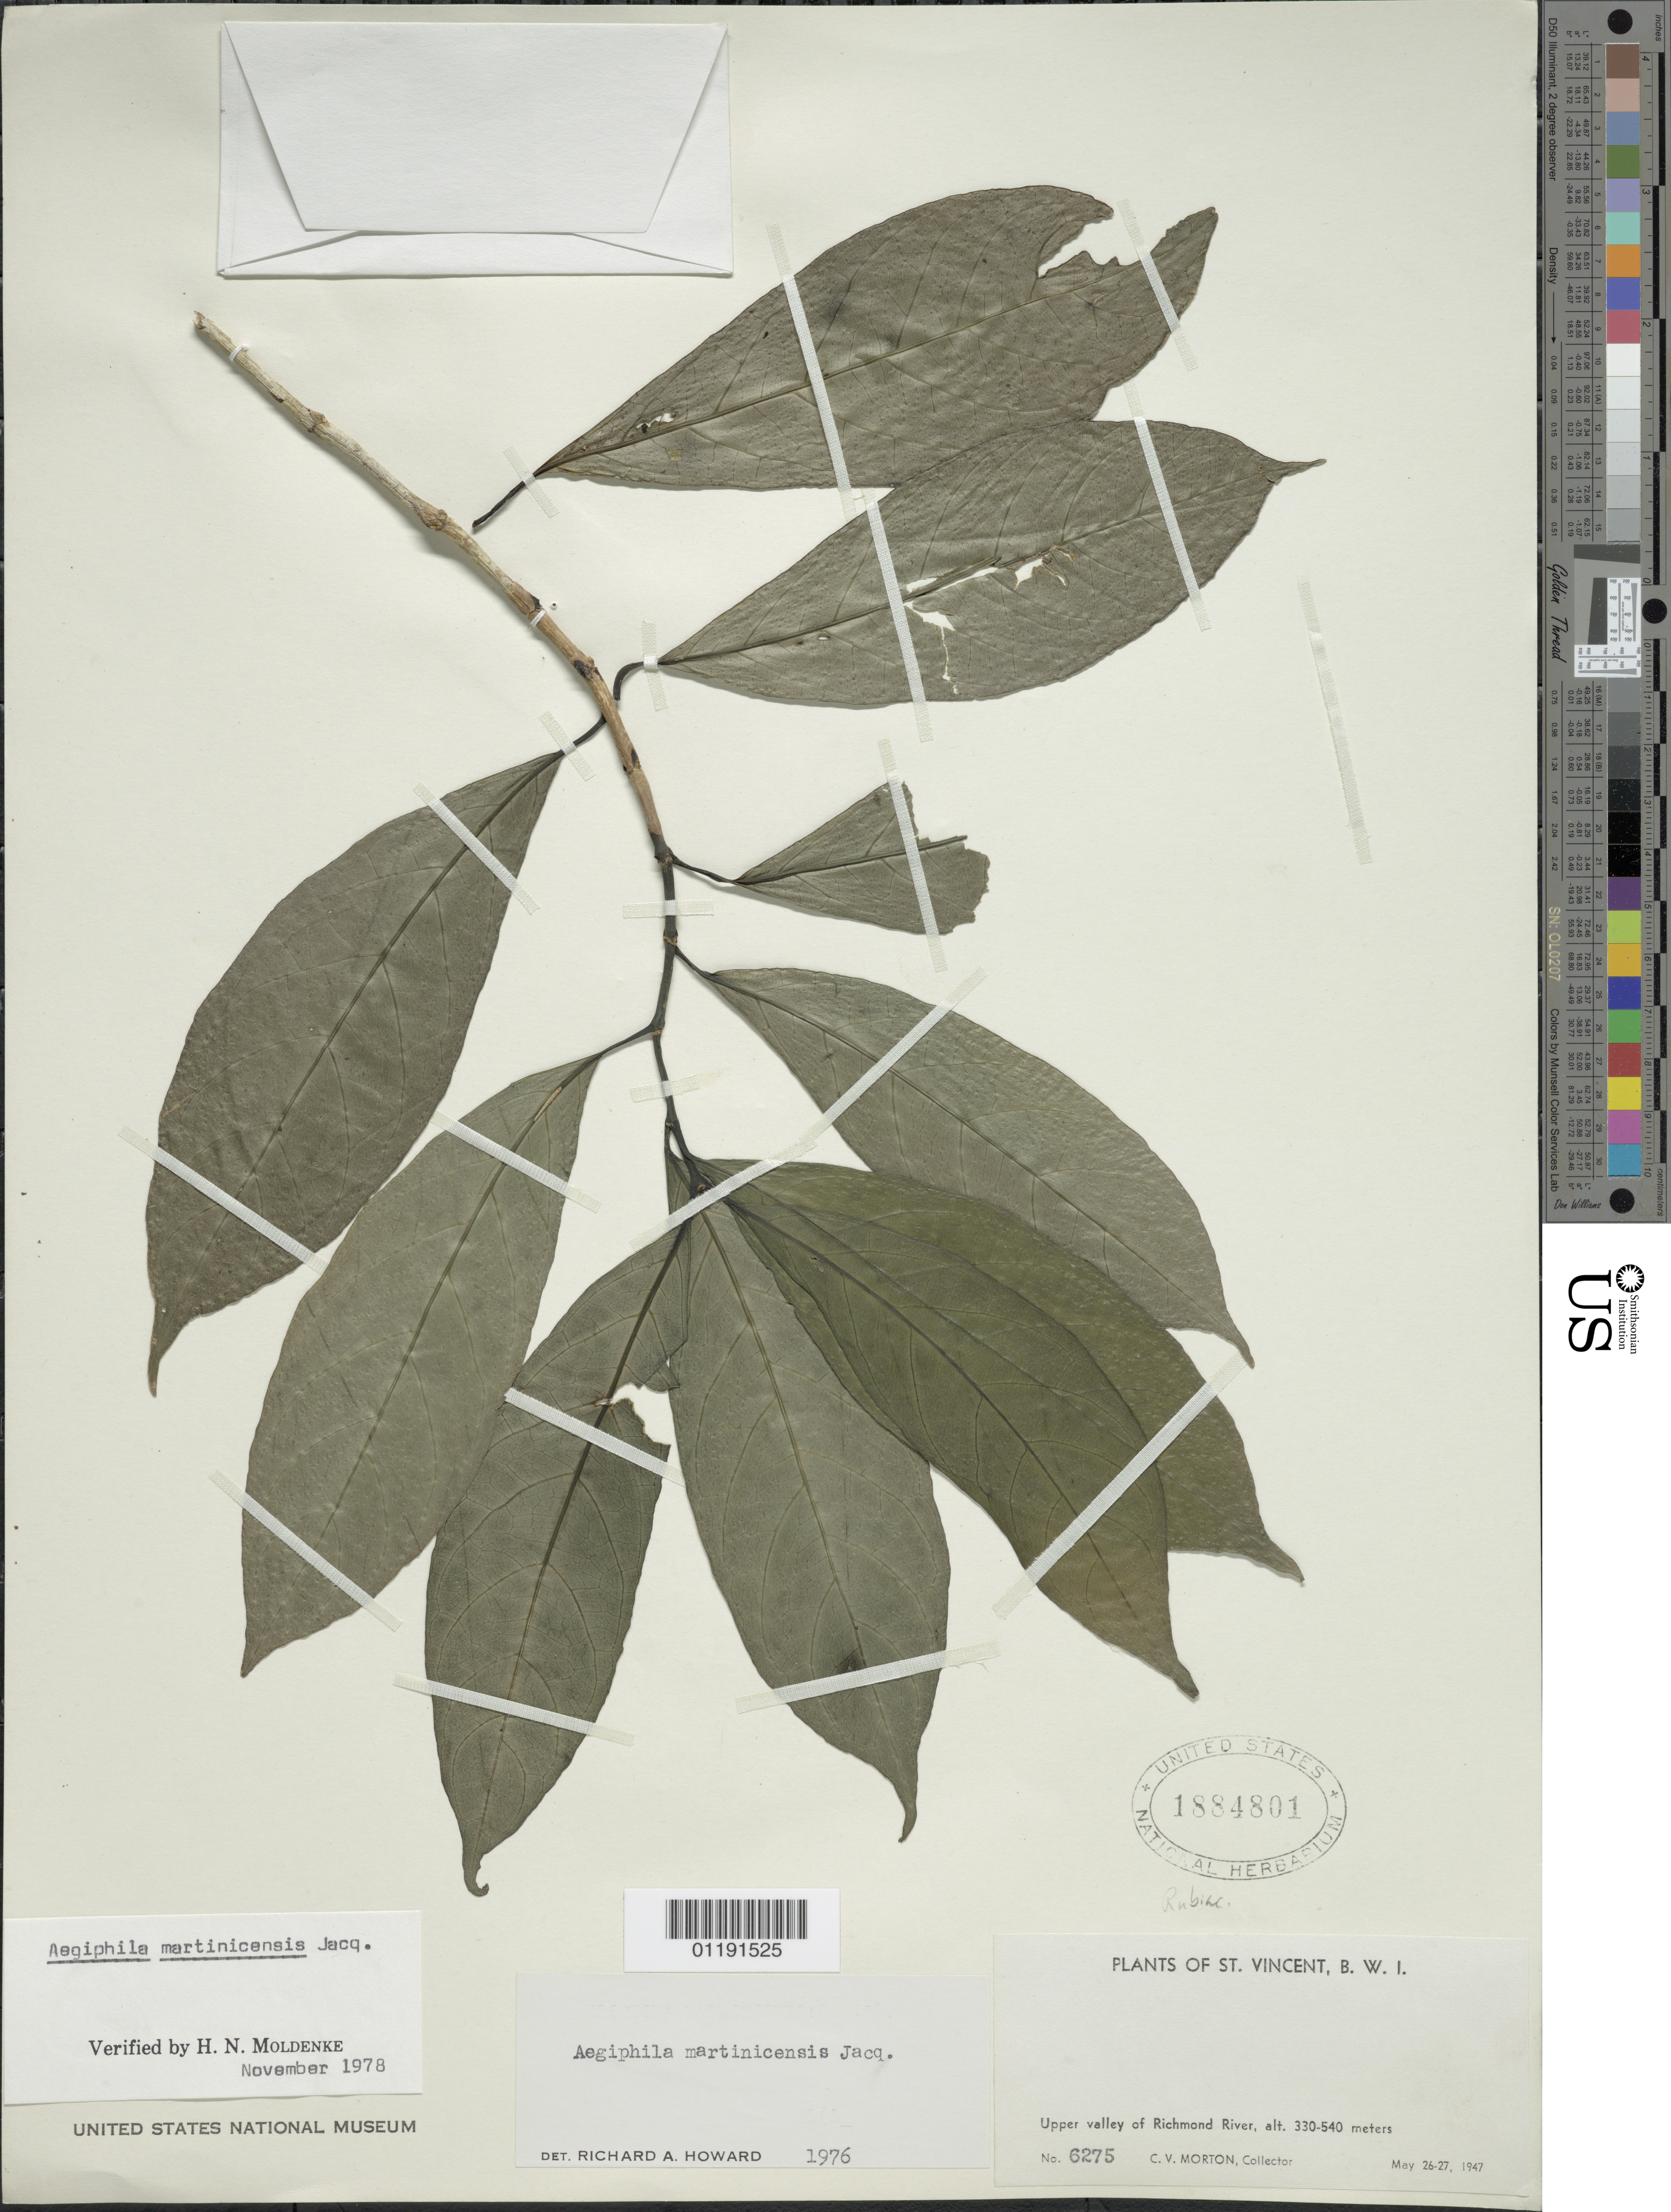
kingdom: Plantae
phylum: Tracheophyta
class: Magnoliopsida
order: Lamiales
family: Lamiaceae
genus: Aegiphila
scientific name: Aegiphila martinicensis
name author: Jacq.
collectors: C. V. Morton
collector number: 6275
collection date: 1947-05-26/1947-05-27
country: St. Vincent - Grenadines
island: Saint Vincent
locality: Upper valley of Richmond River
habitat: Valley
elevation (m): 330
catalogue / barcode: US 1884801